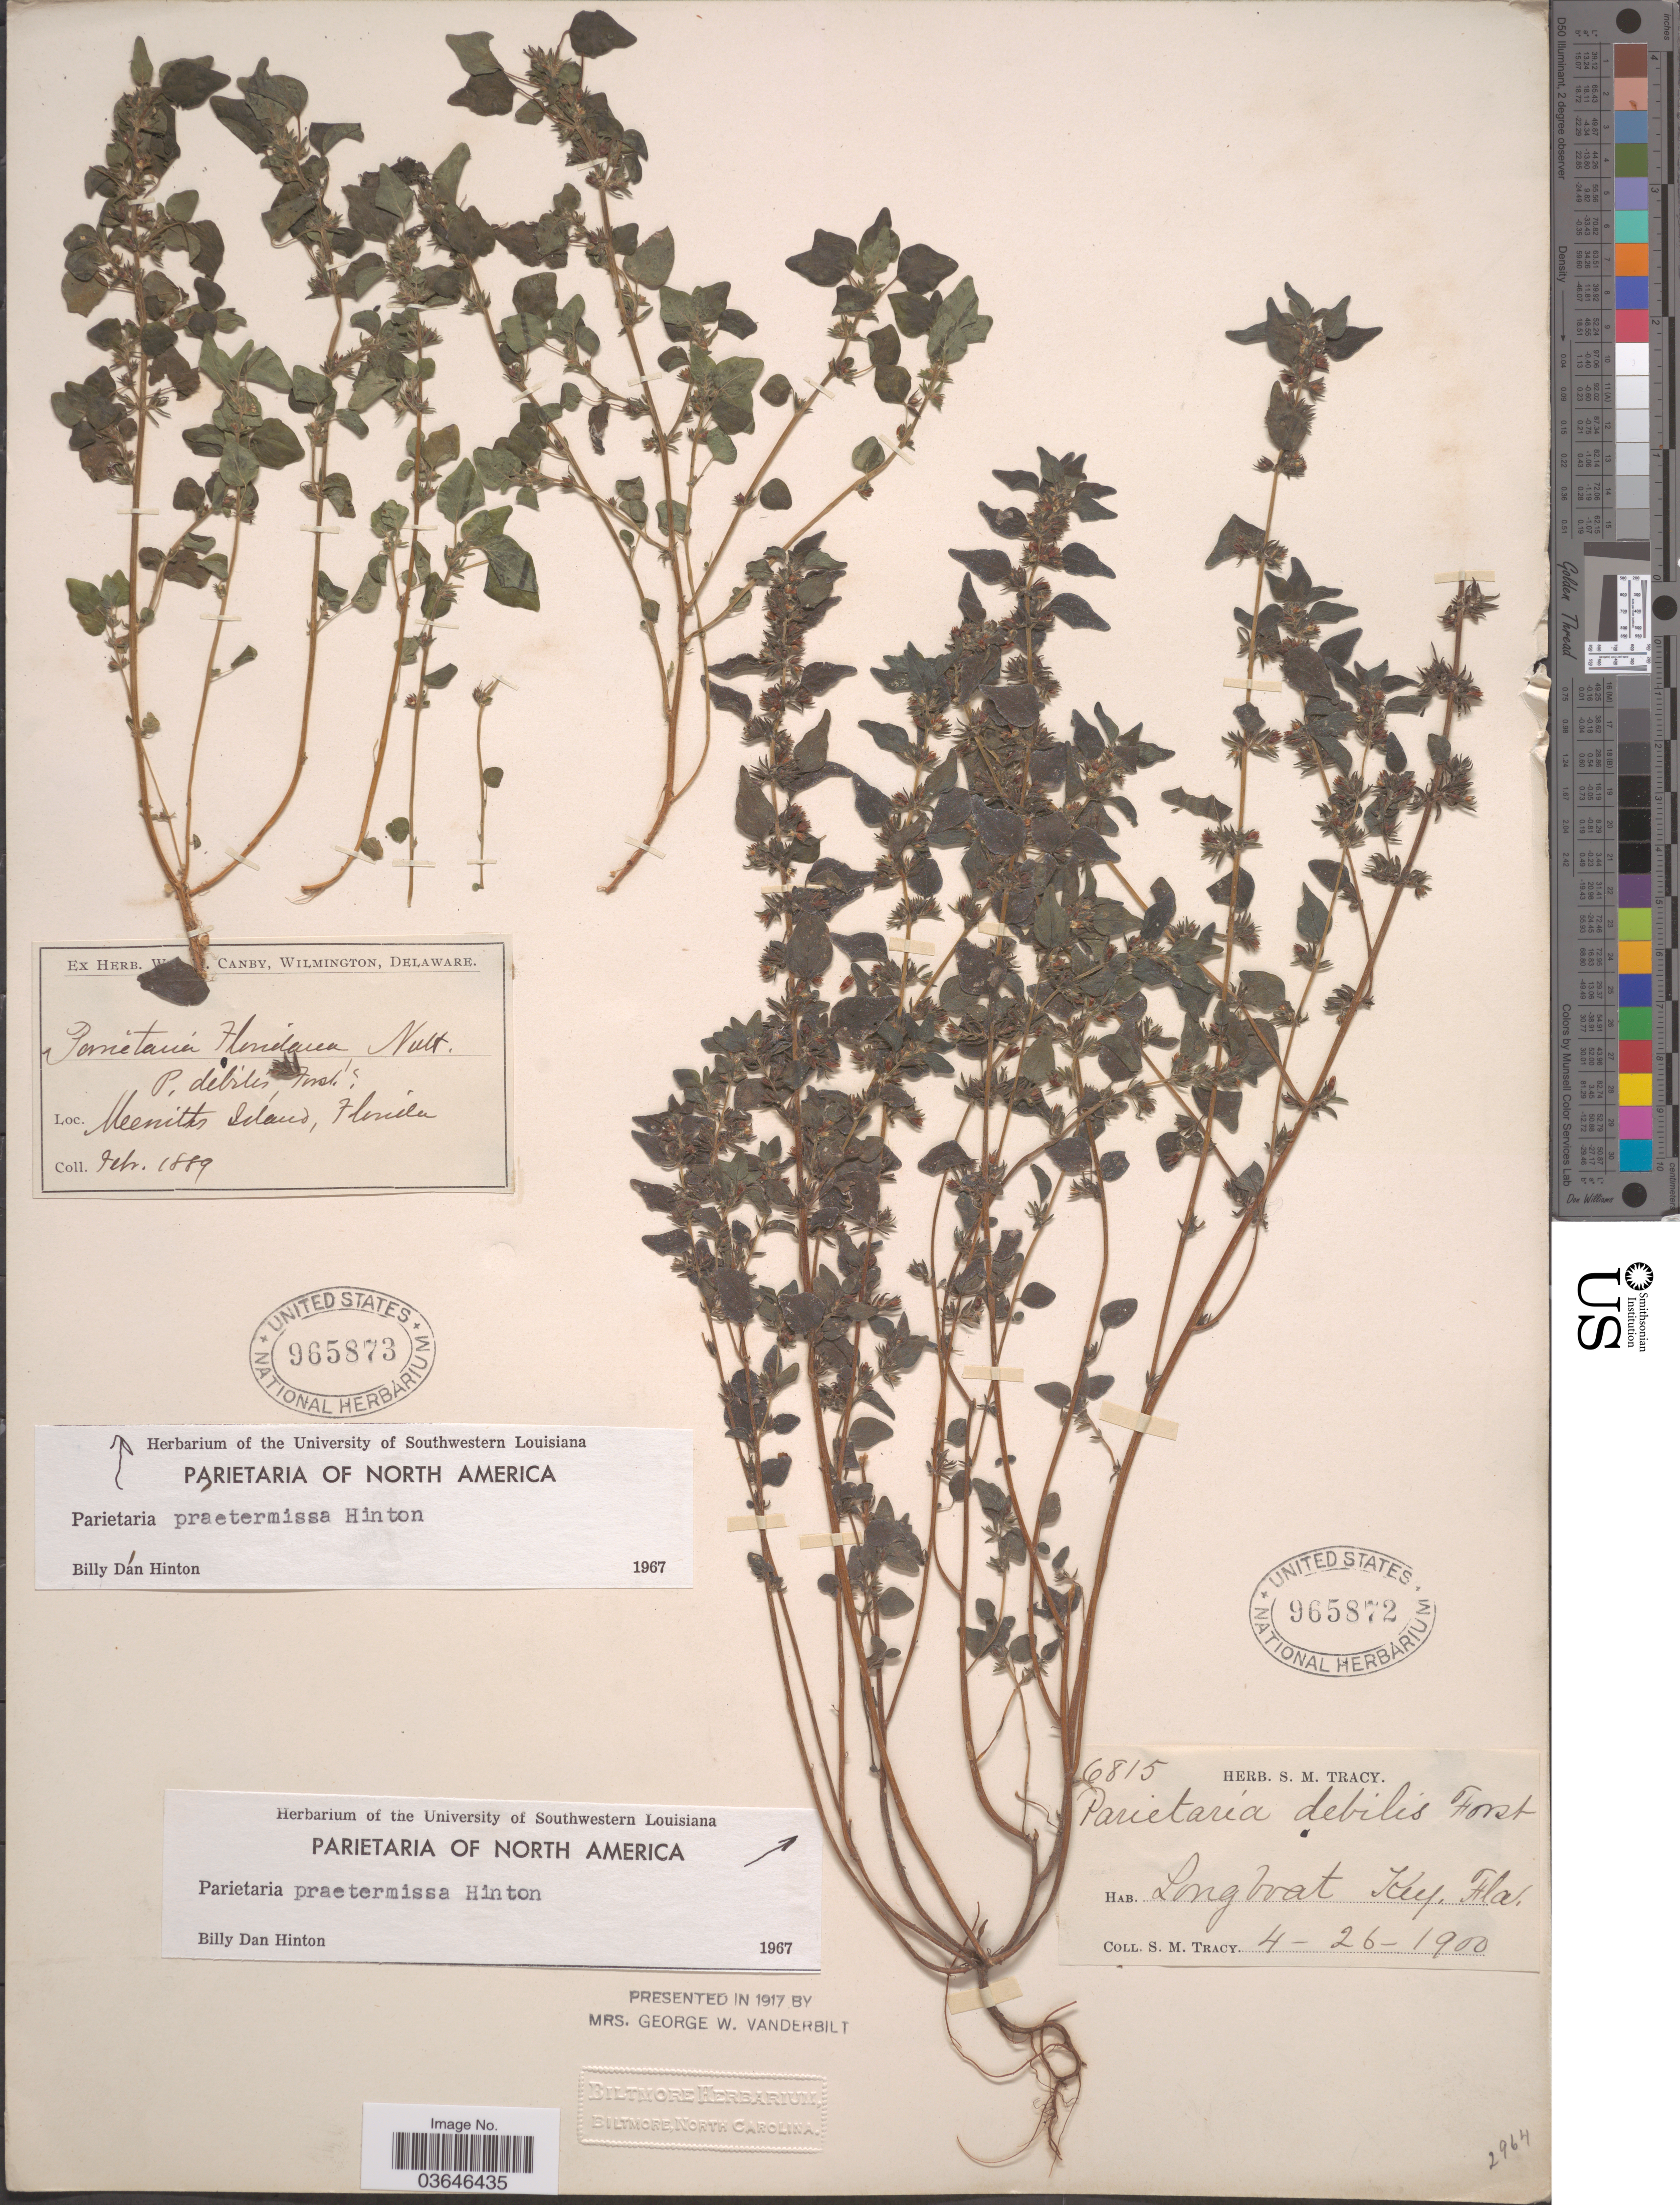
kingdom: Plantae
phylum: Tracheophyta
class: Magnoliopsida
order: Rosales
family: Urticaceae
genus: Parietaria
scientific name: Parietaria praetermissa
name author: Hinton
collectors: S. M. Tracy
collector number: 6815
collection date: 1900-04-26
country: United States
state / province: Florida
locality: Long Boat Key.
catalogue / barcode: US 965872-2